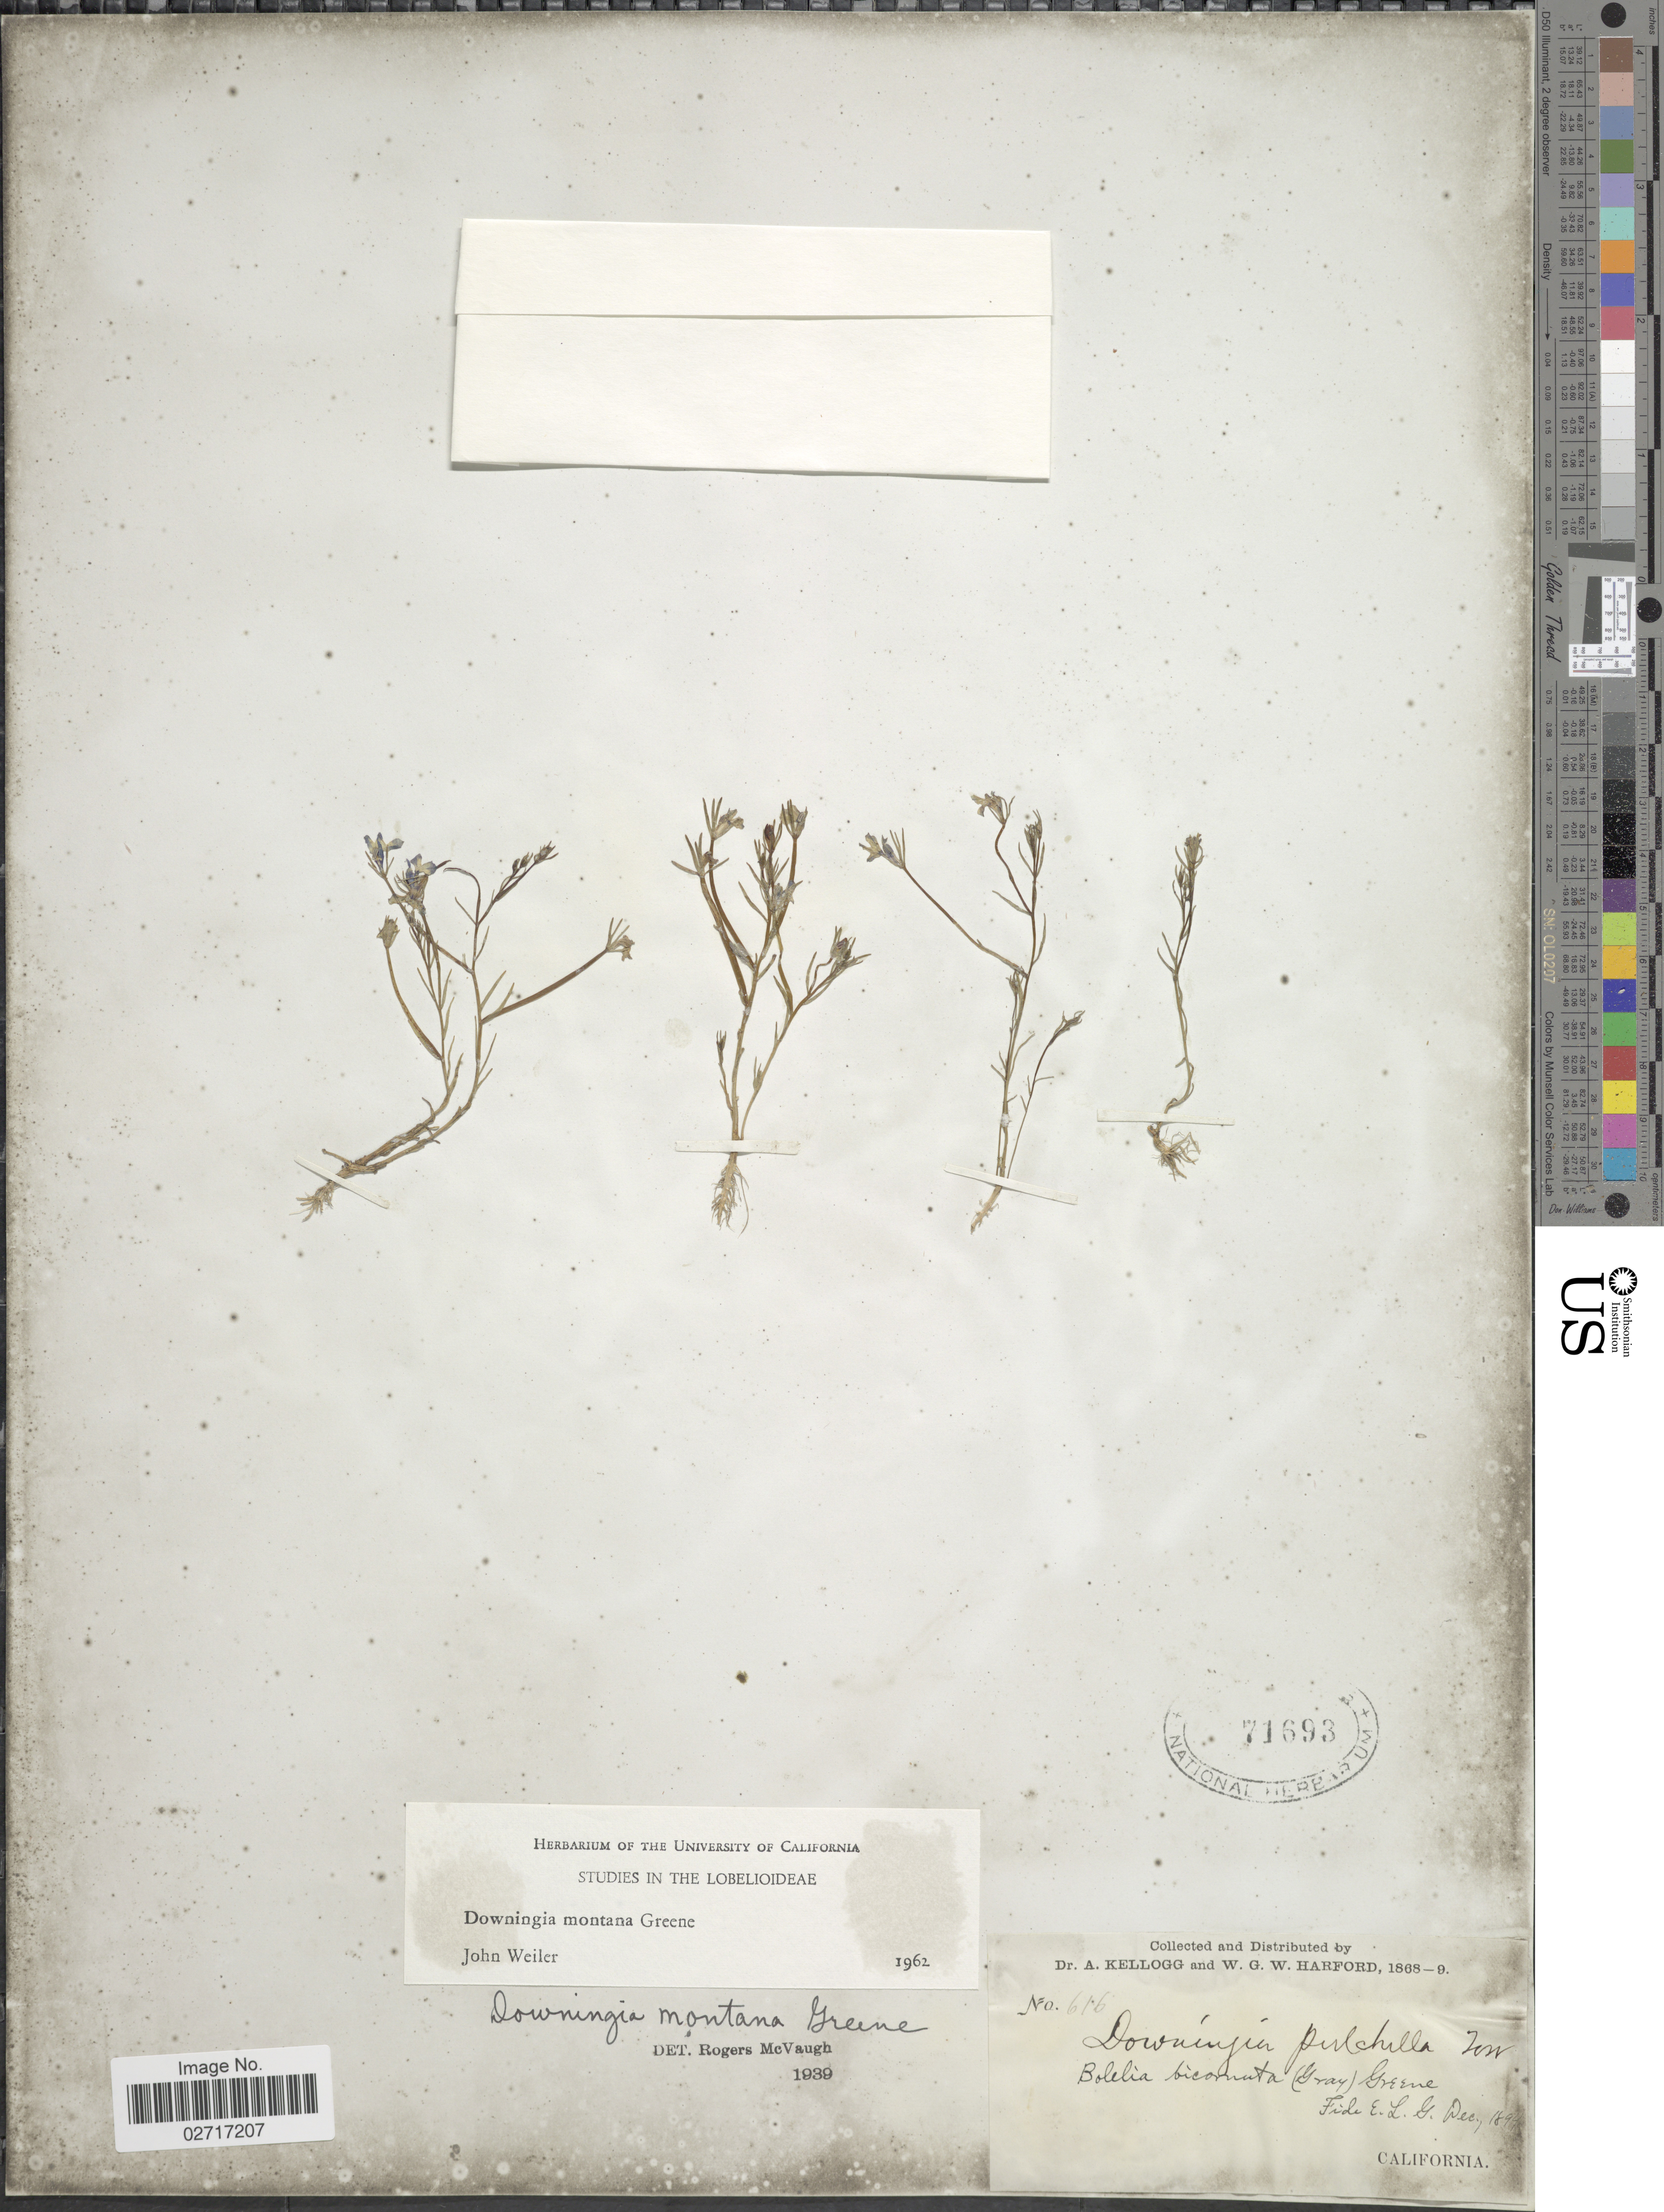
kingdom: Plantae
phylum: Tracheophyta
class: Magnoliopsida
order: Asterales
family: Campanulaceae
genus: Downingia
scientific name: Downingia montana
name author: S.W. Greene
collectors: A. Kellogg & W. G. W. Harford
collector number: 616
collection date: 1868/1869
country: United States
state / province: California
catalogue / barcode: US 71693